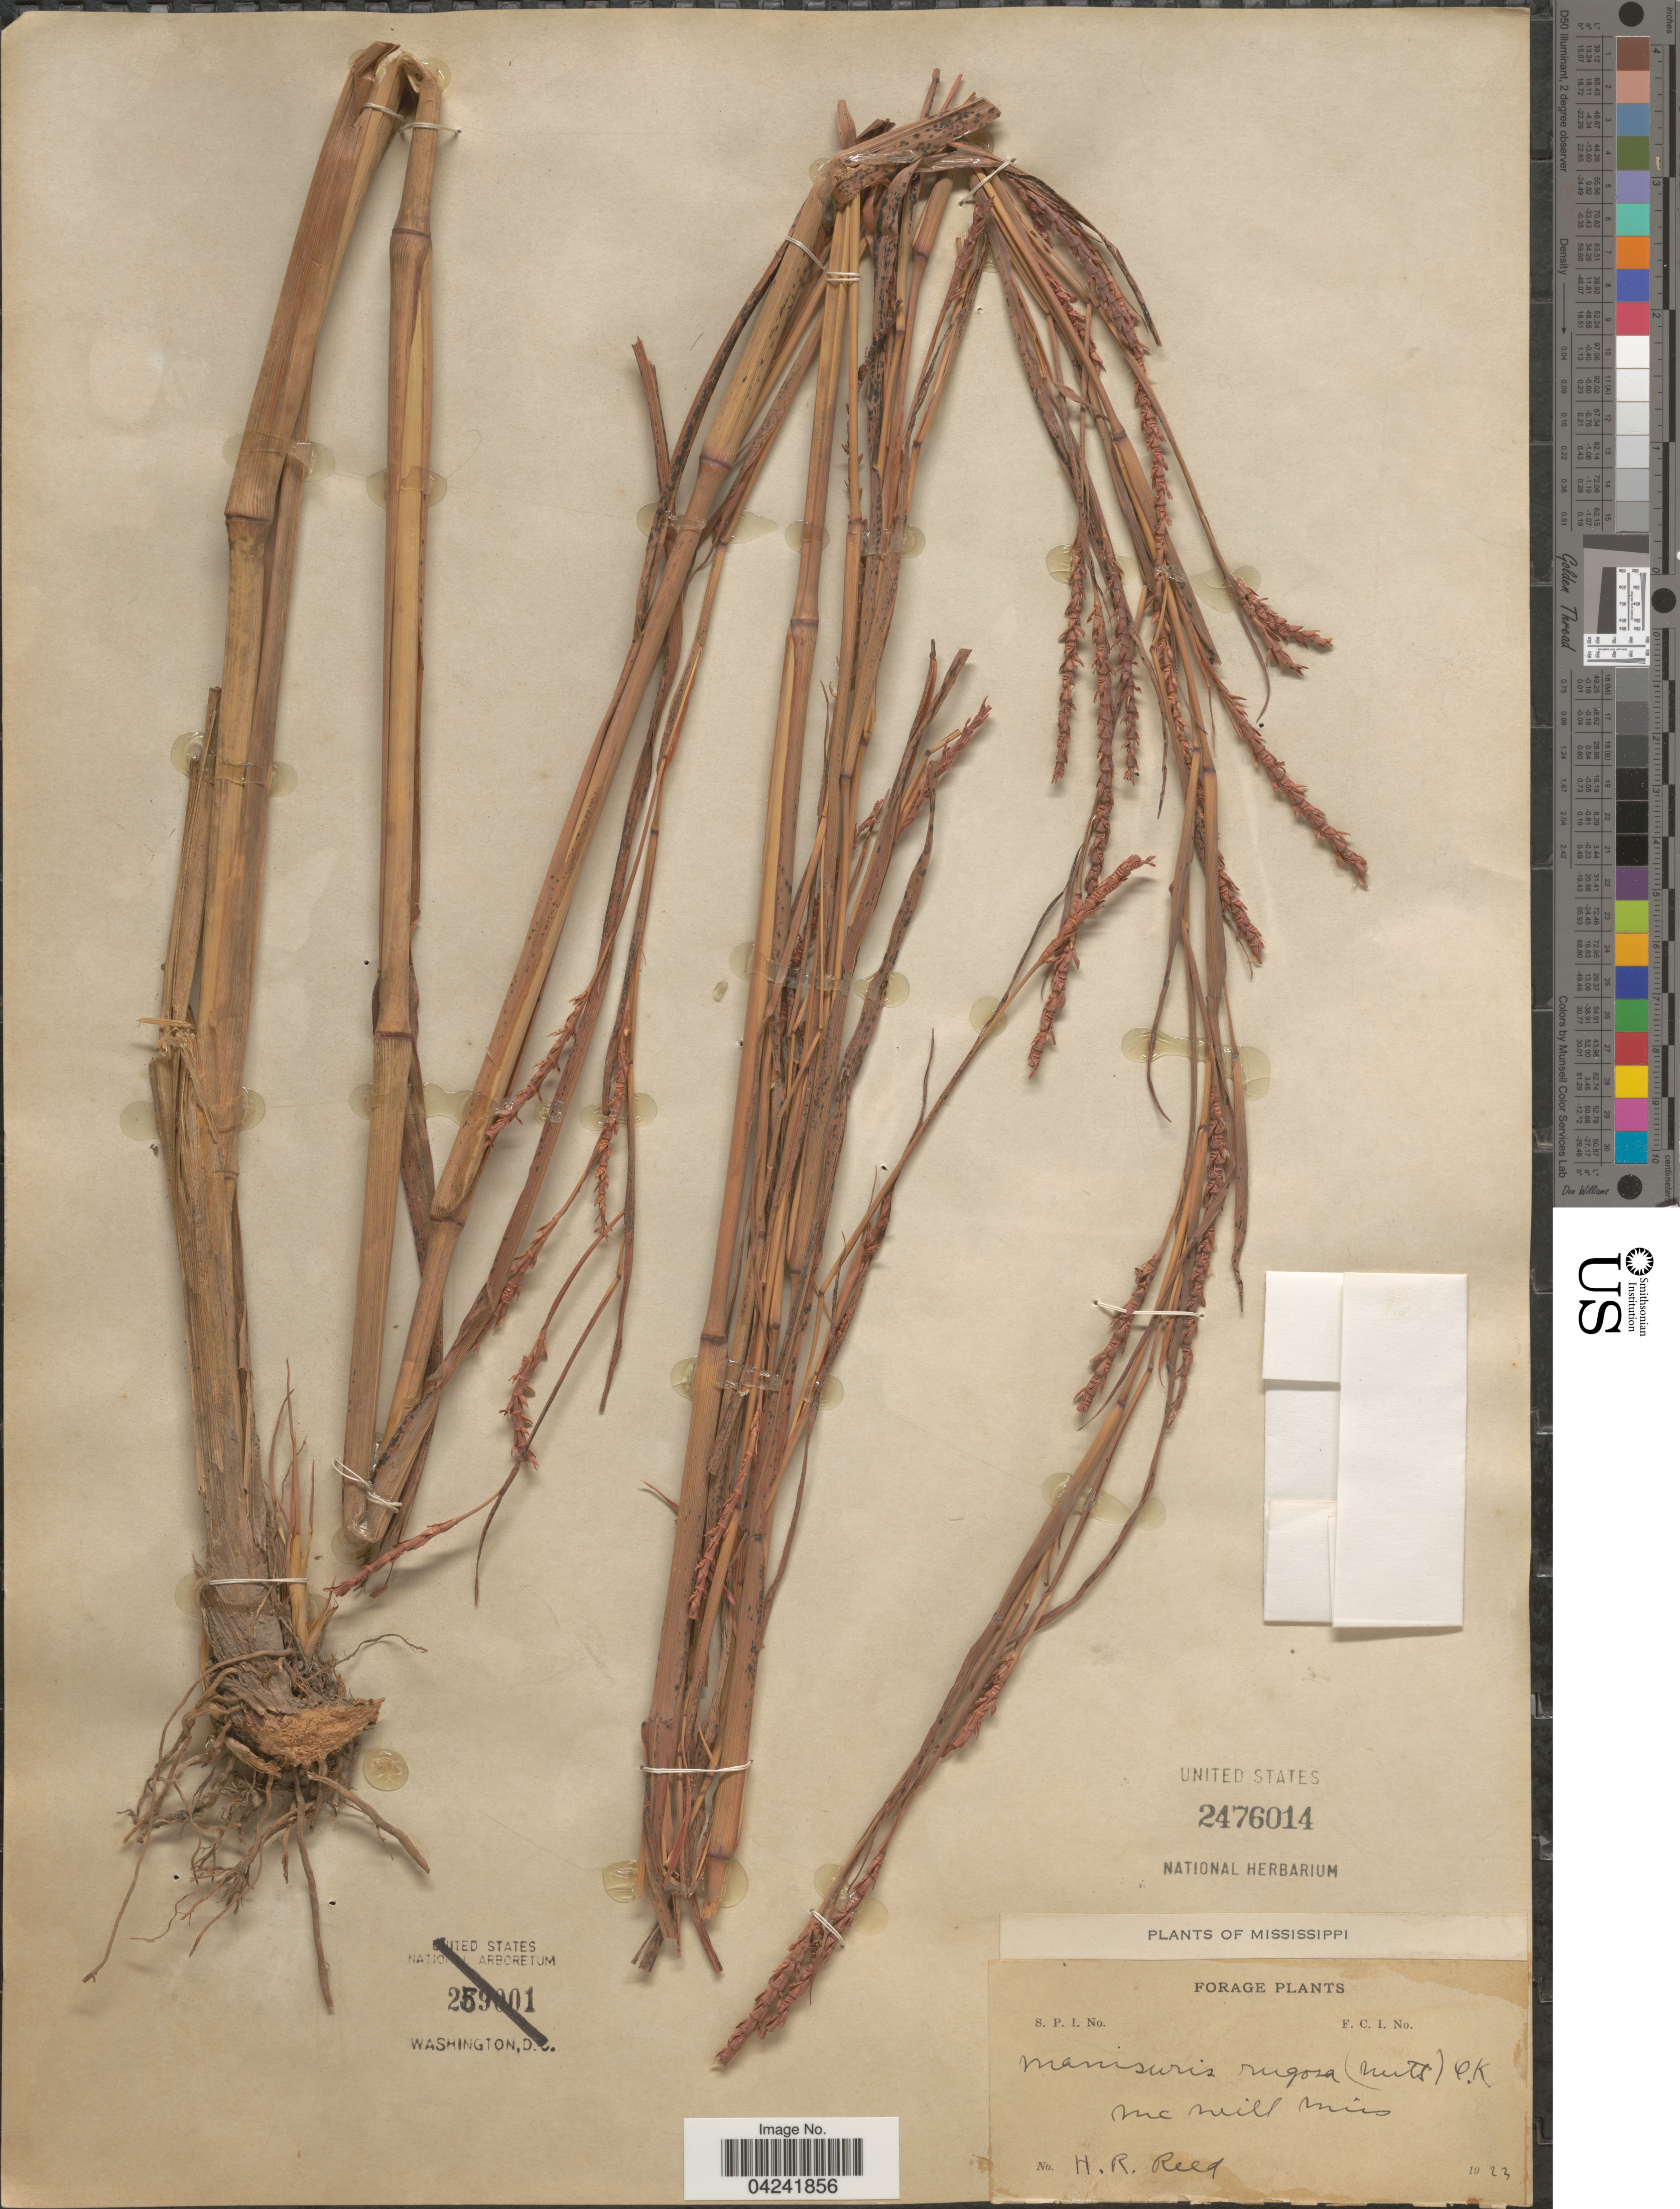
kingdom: Plantae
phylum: Tracheophyta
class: Liliopsida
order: Poales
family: Poaceae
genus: Mnesithea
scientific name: Mnesithea rugosa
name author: (Nutt.) de Koning & Sosef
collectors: H. Reed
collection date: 1923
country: United States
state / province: Mississippi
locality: Forage. McNeill.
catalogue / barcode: US 2476014